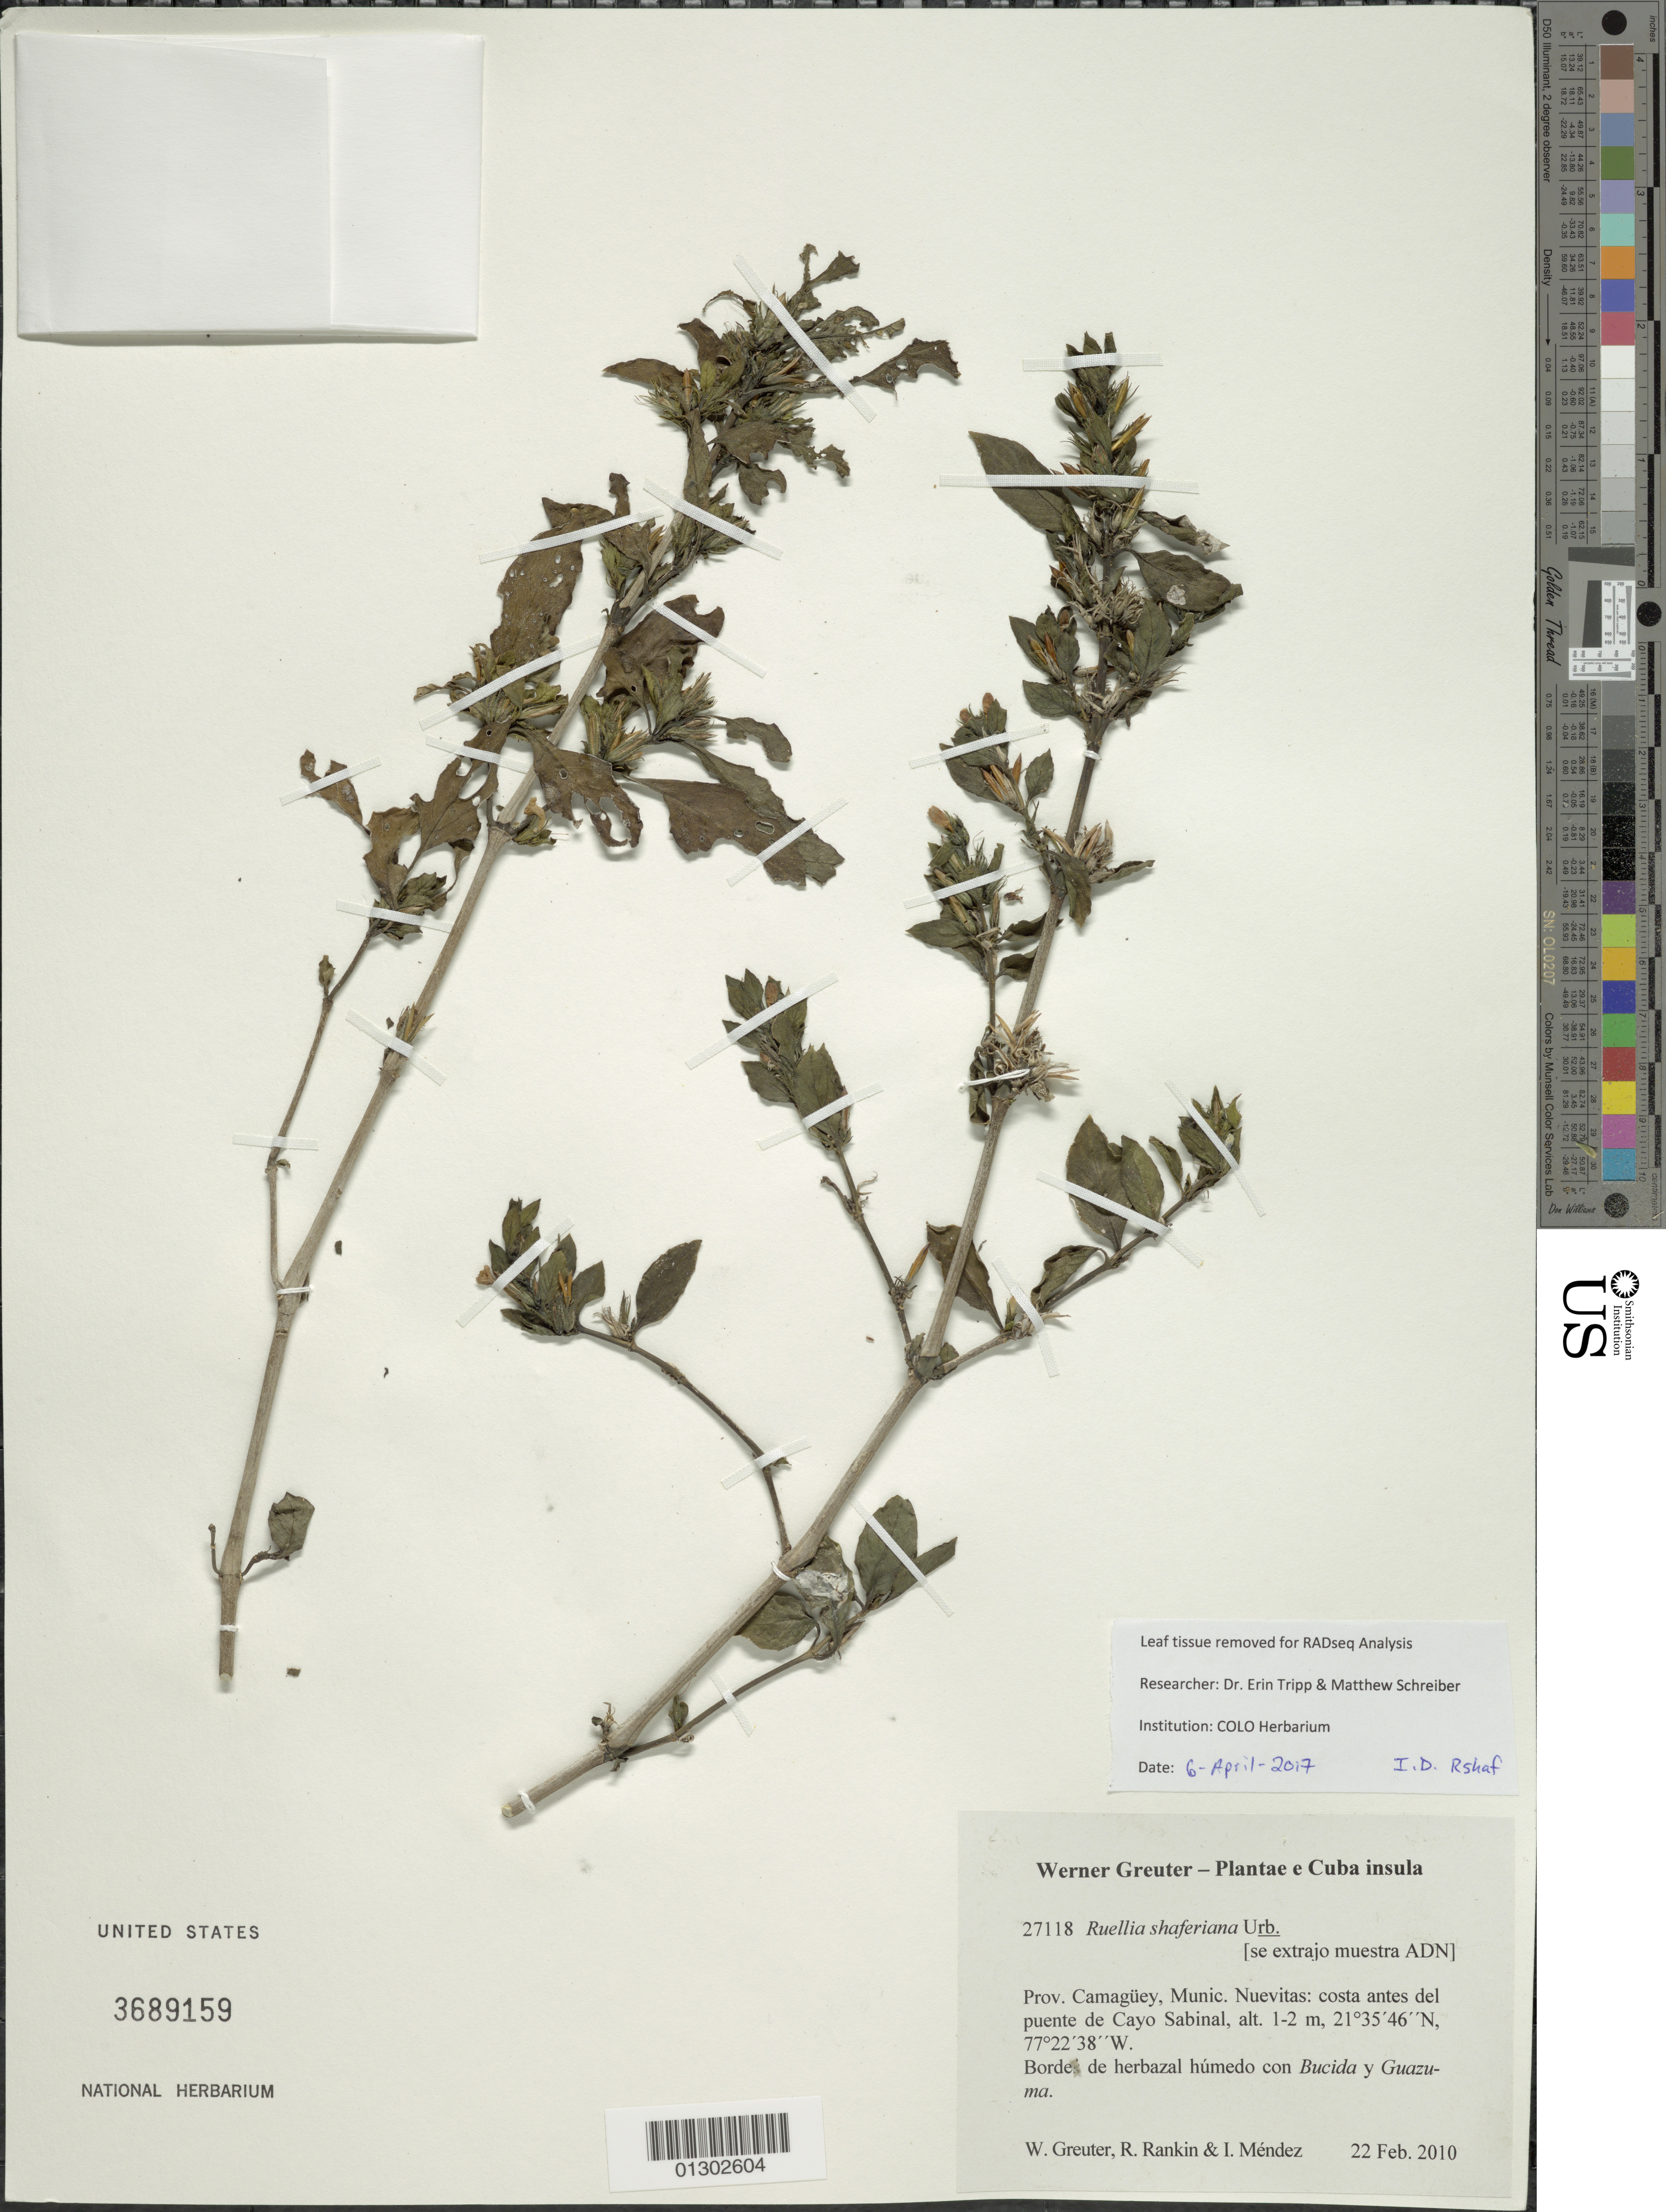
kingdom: Plantae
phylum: Tracheophyta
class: Magnoliopsida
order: Lamiales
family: Acanthaceae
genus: Ruellia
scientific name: Ruellia shaferiana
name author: Urb.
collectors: W. R. Greuter, R. Rankin Rodriguez & I. Méndez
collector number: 27118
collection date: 2010-02-22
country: Cuba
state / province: Camagüey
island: Cuba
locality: Munic. Nuevitas: costa antes del puente de Cayo Sabinal.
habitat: Bordes de herbazal con Bucida y Guazuma.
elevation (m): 1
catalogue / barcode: US 3689159